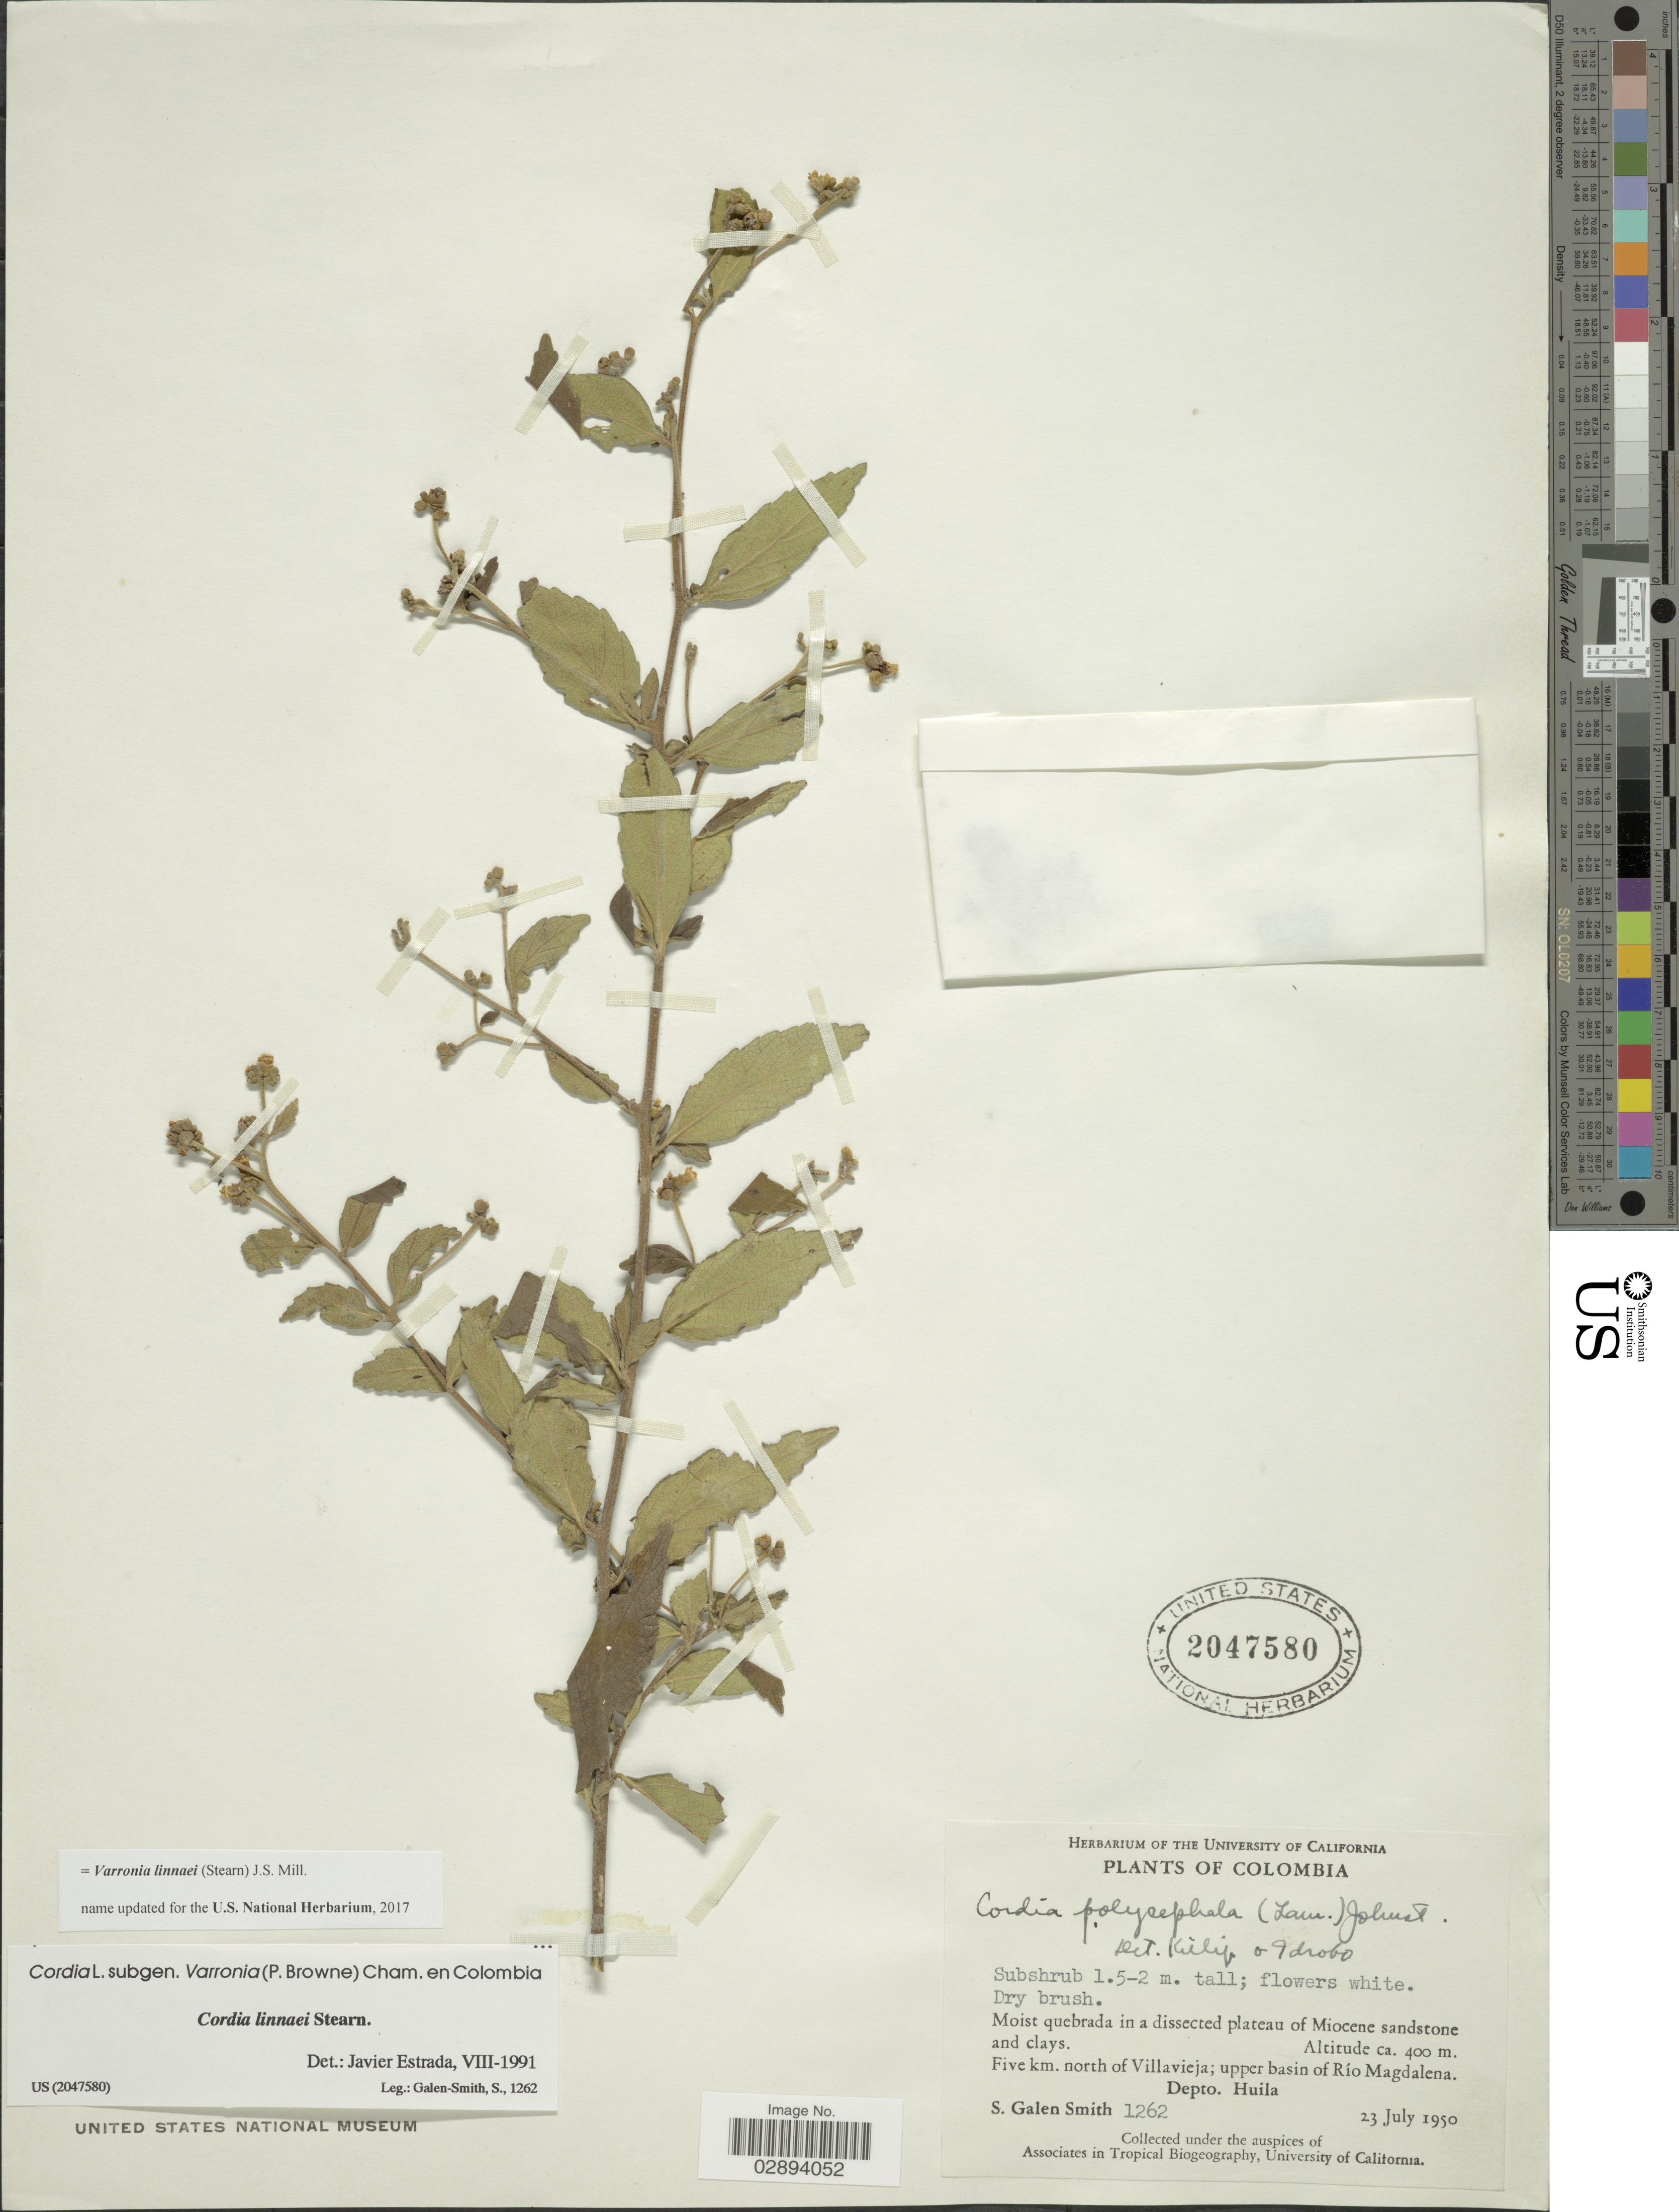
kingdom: Plantae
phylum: Tracheophyta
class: Magnoliopsida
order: Boraginales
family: Cordiaceae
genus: Varronia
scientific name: Varronia linnaei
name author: (Stearn) J.S. Mill.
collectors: S. G. Smith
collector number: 1262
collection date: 1950-07-23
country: Colombia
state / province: Huila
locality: Five km. north of Villavieja, upper basin of Río Magdalena, Depto. Huila.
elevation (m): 400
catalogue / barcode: US 2047580